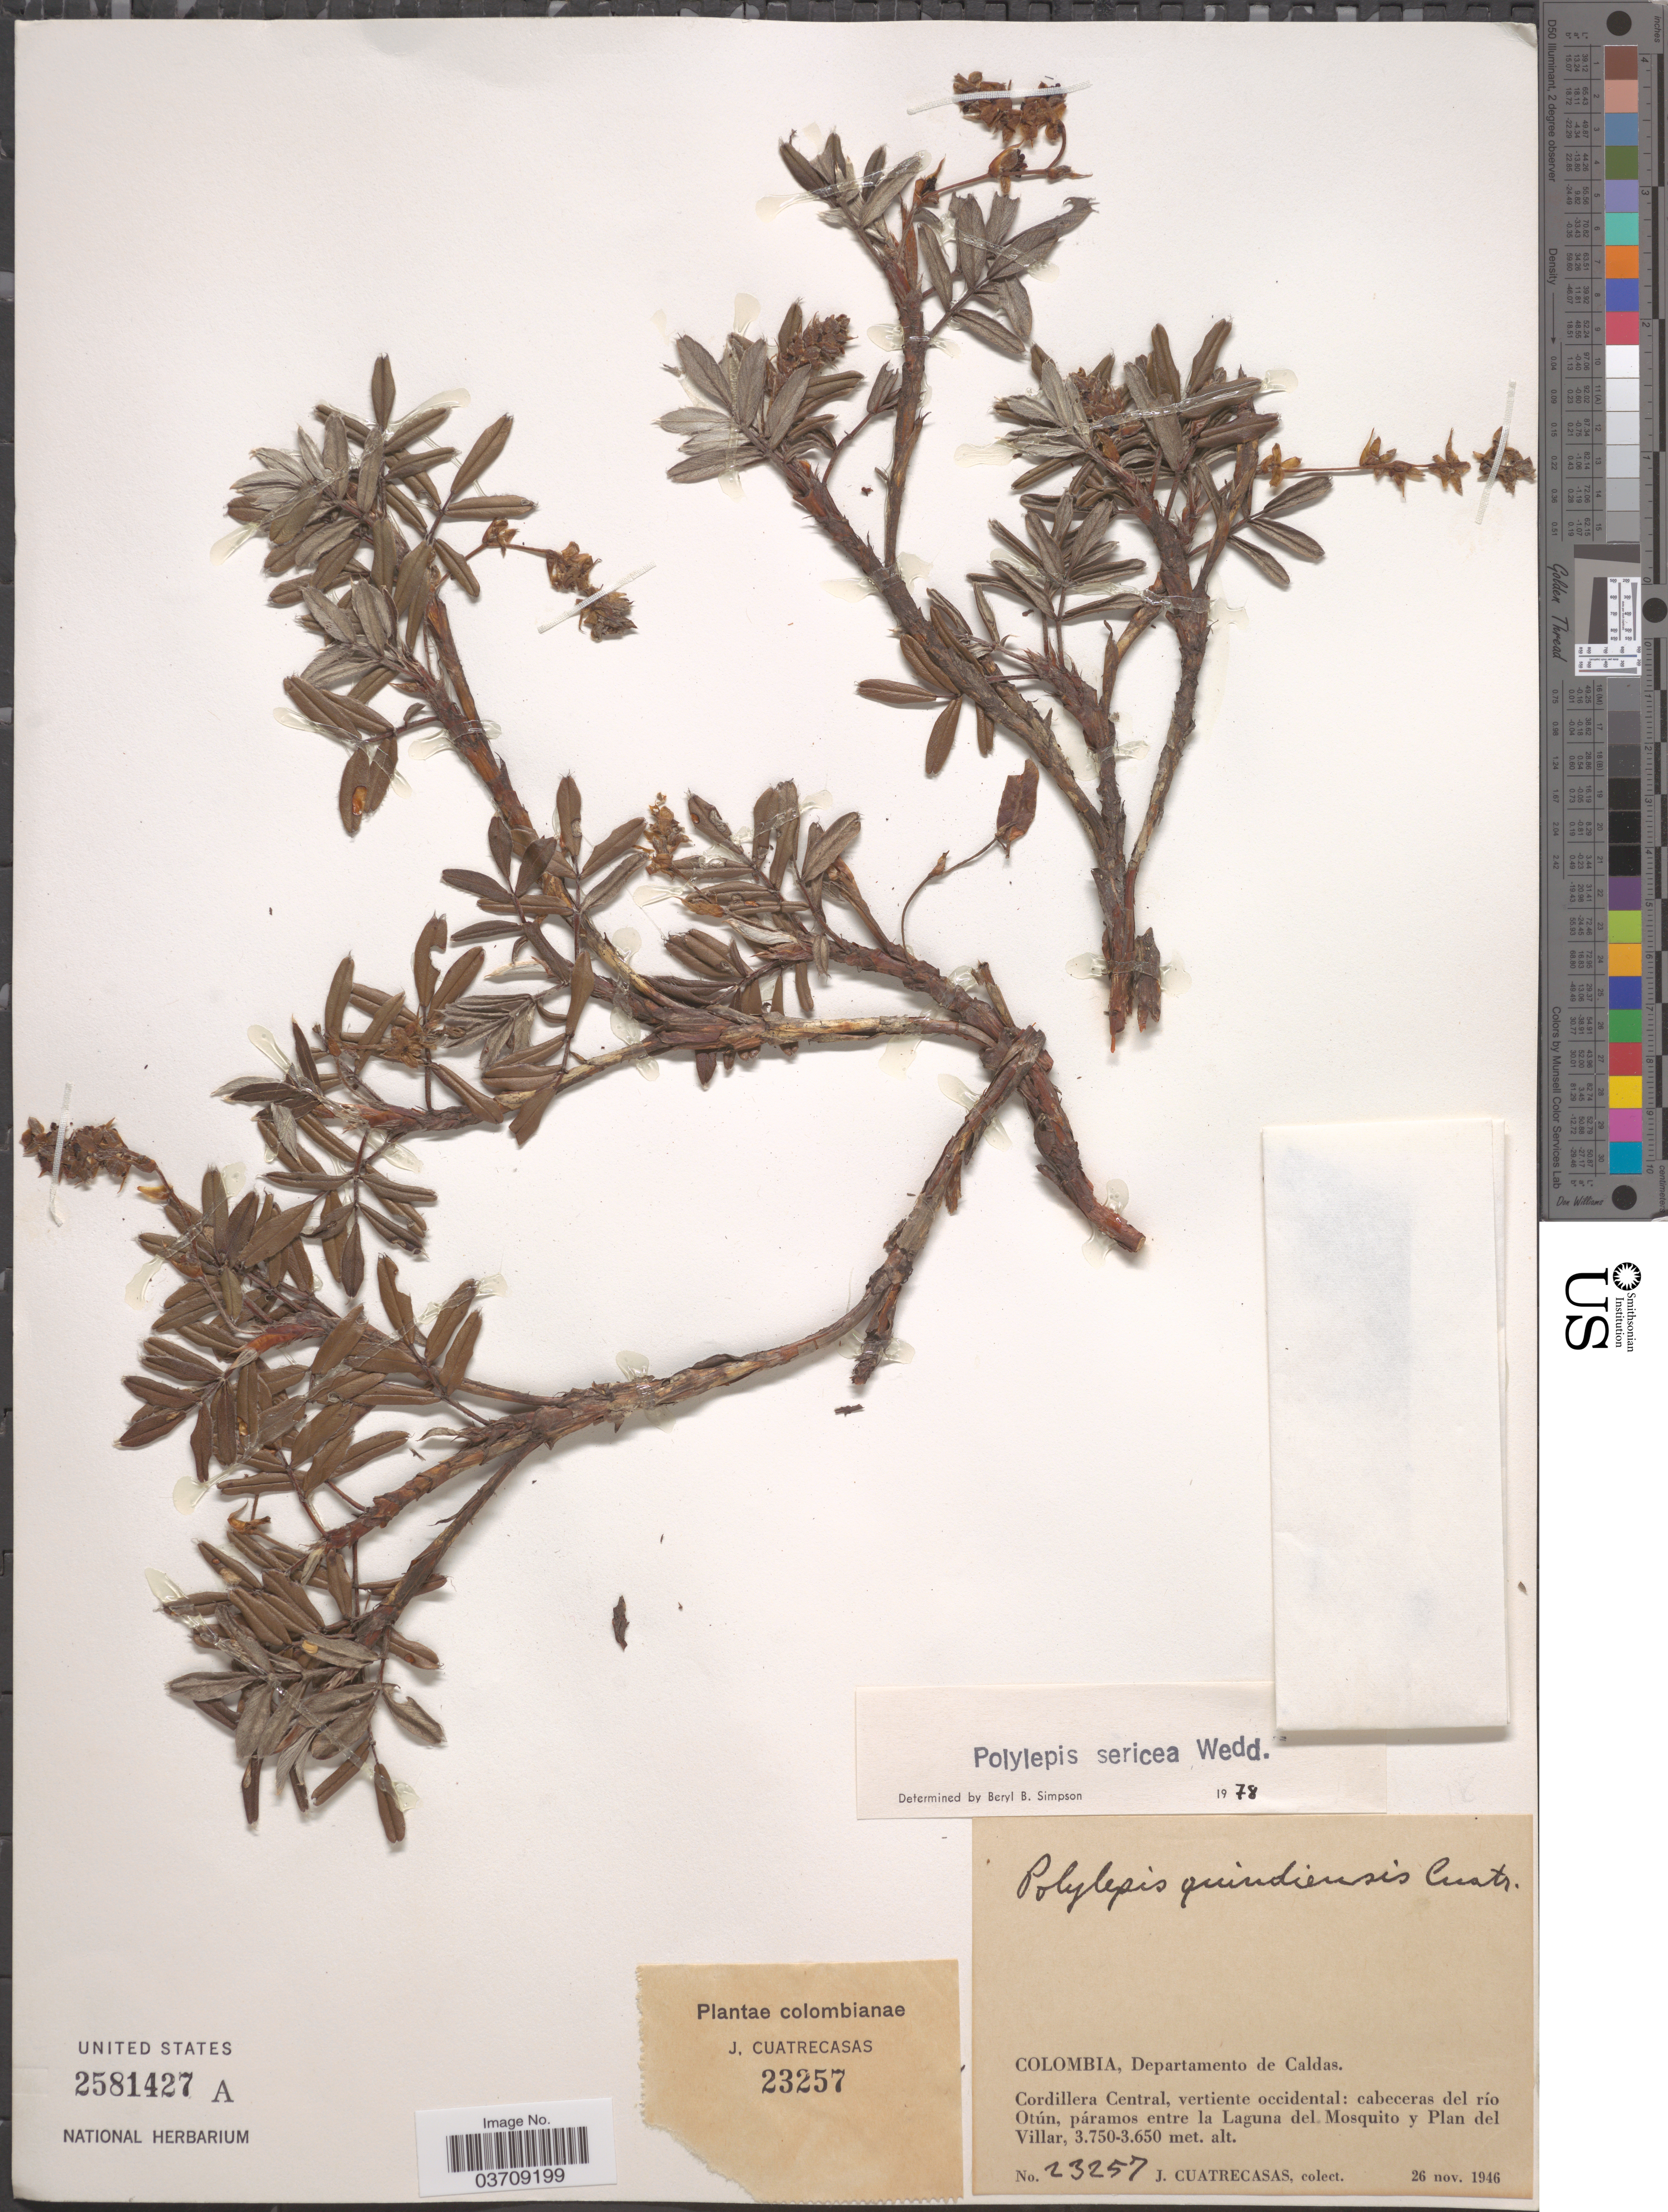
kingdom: Plantae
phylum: Tracheophyta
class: Magnoliopsida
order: Rosales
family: Rosaceae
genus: Polylepis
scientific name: Polylepis sericea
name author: Wedd.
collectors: J. Cuatrecasas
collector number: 23257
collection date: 1946-11-26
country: Colombia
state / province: Caldas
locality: Departamento de Caldas. Cordillera Central, vertiente occidental: cabeceras del río Otún, páramos entre la Laguna del Mosquito y Plan del Villar.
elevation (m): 3650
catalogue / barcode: US 2581427A